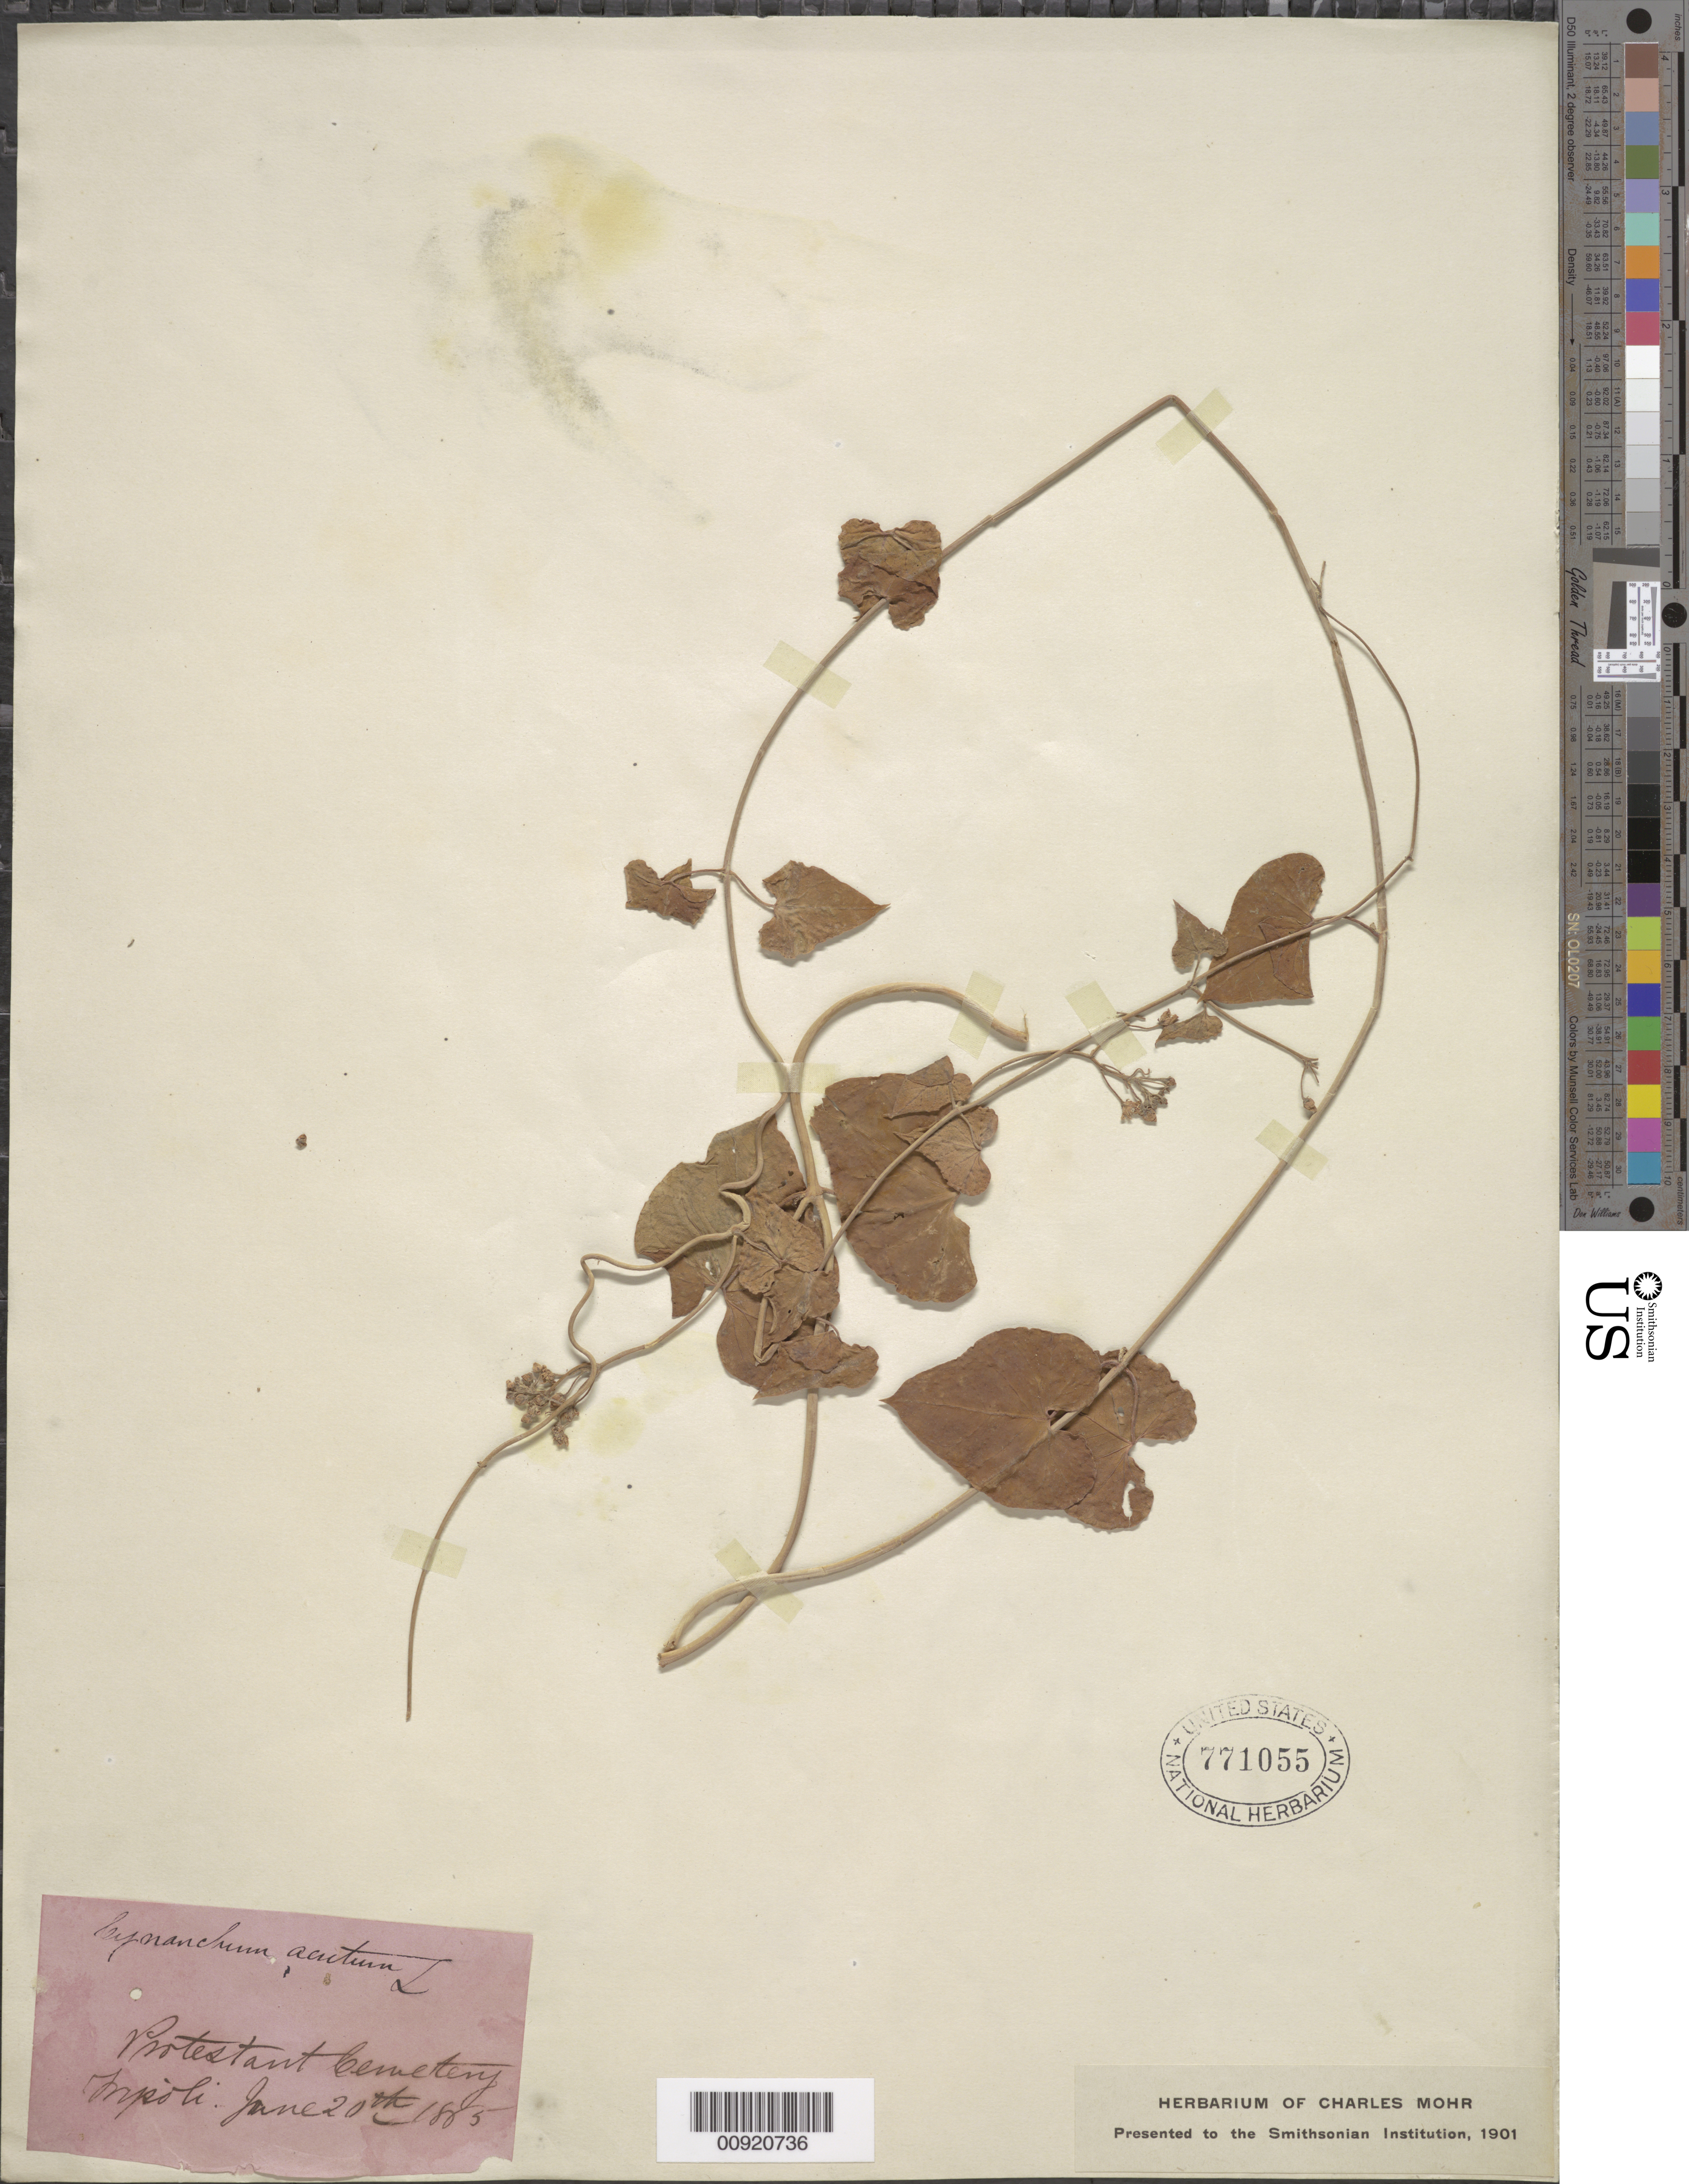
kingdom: Plantae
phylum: Tracheophyta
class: Magnoliopsida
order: Gentianales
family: Apocynaceae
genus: Cynanchum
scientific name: Cynanchum acutum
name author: L.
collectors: ex herb. Charles Mohr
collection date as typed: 20 Jun 1885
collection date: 1885-06-20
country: Lebanon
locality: Protestant Cemetery, Tripoli [possibly Tripoli, Libya]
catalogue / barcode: US 771055